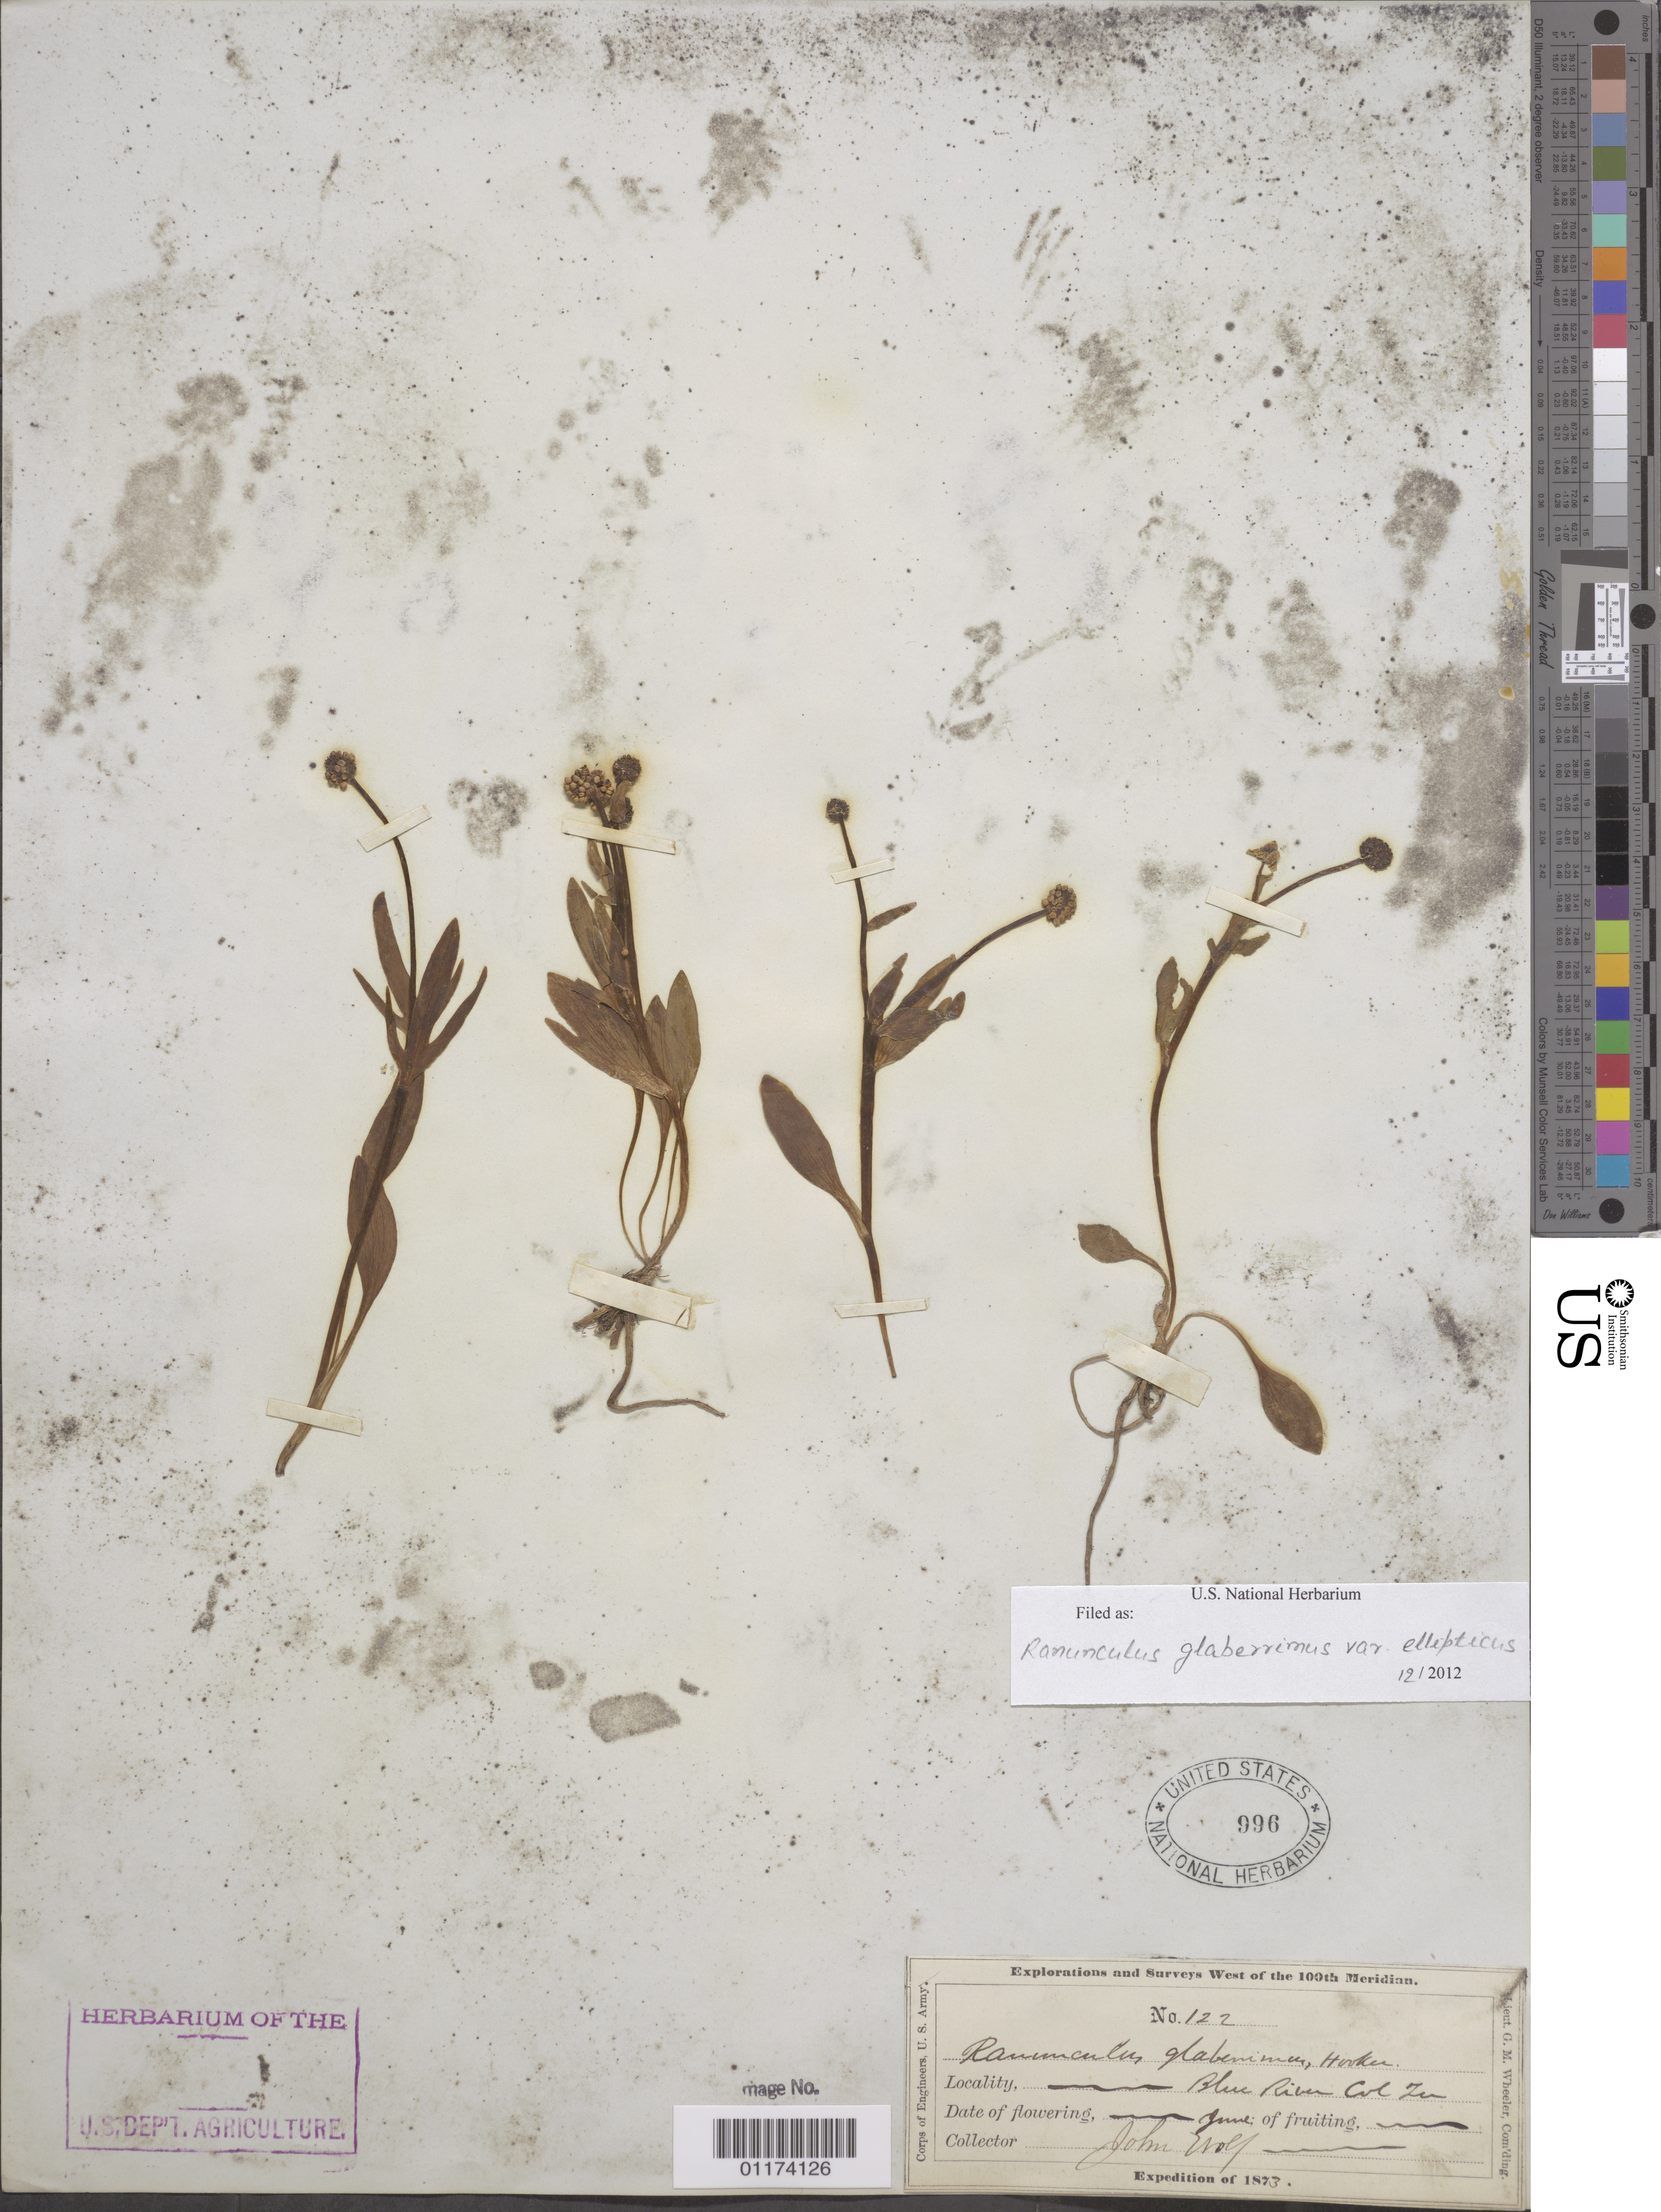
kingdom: Plantae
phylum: Tracheophyta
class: Magnoliopsida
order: Ranunculales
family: Ranunculaceae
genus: Ranunculus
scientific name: Ranunculus glaberrimus var. ellipticus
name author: (Greene) Greene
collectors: J. Wolf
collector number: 122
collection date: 1873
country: United States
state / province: Colorado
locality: Blue River.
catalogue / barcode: US 996